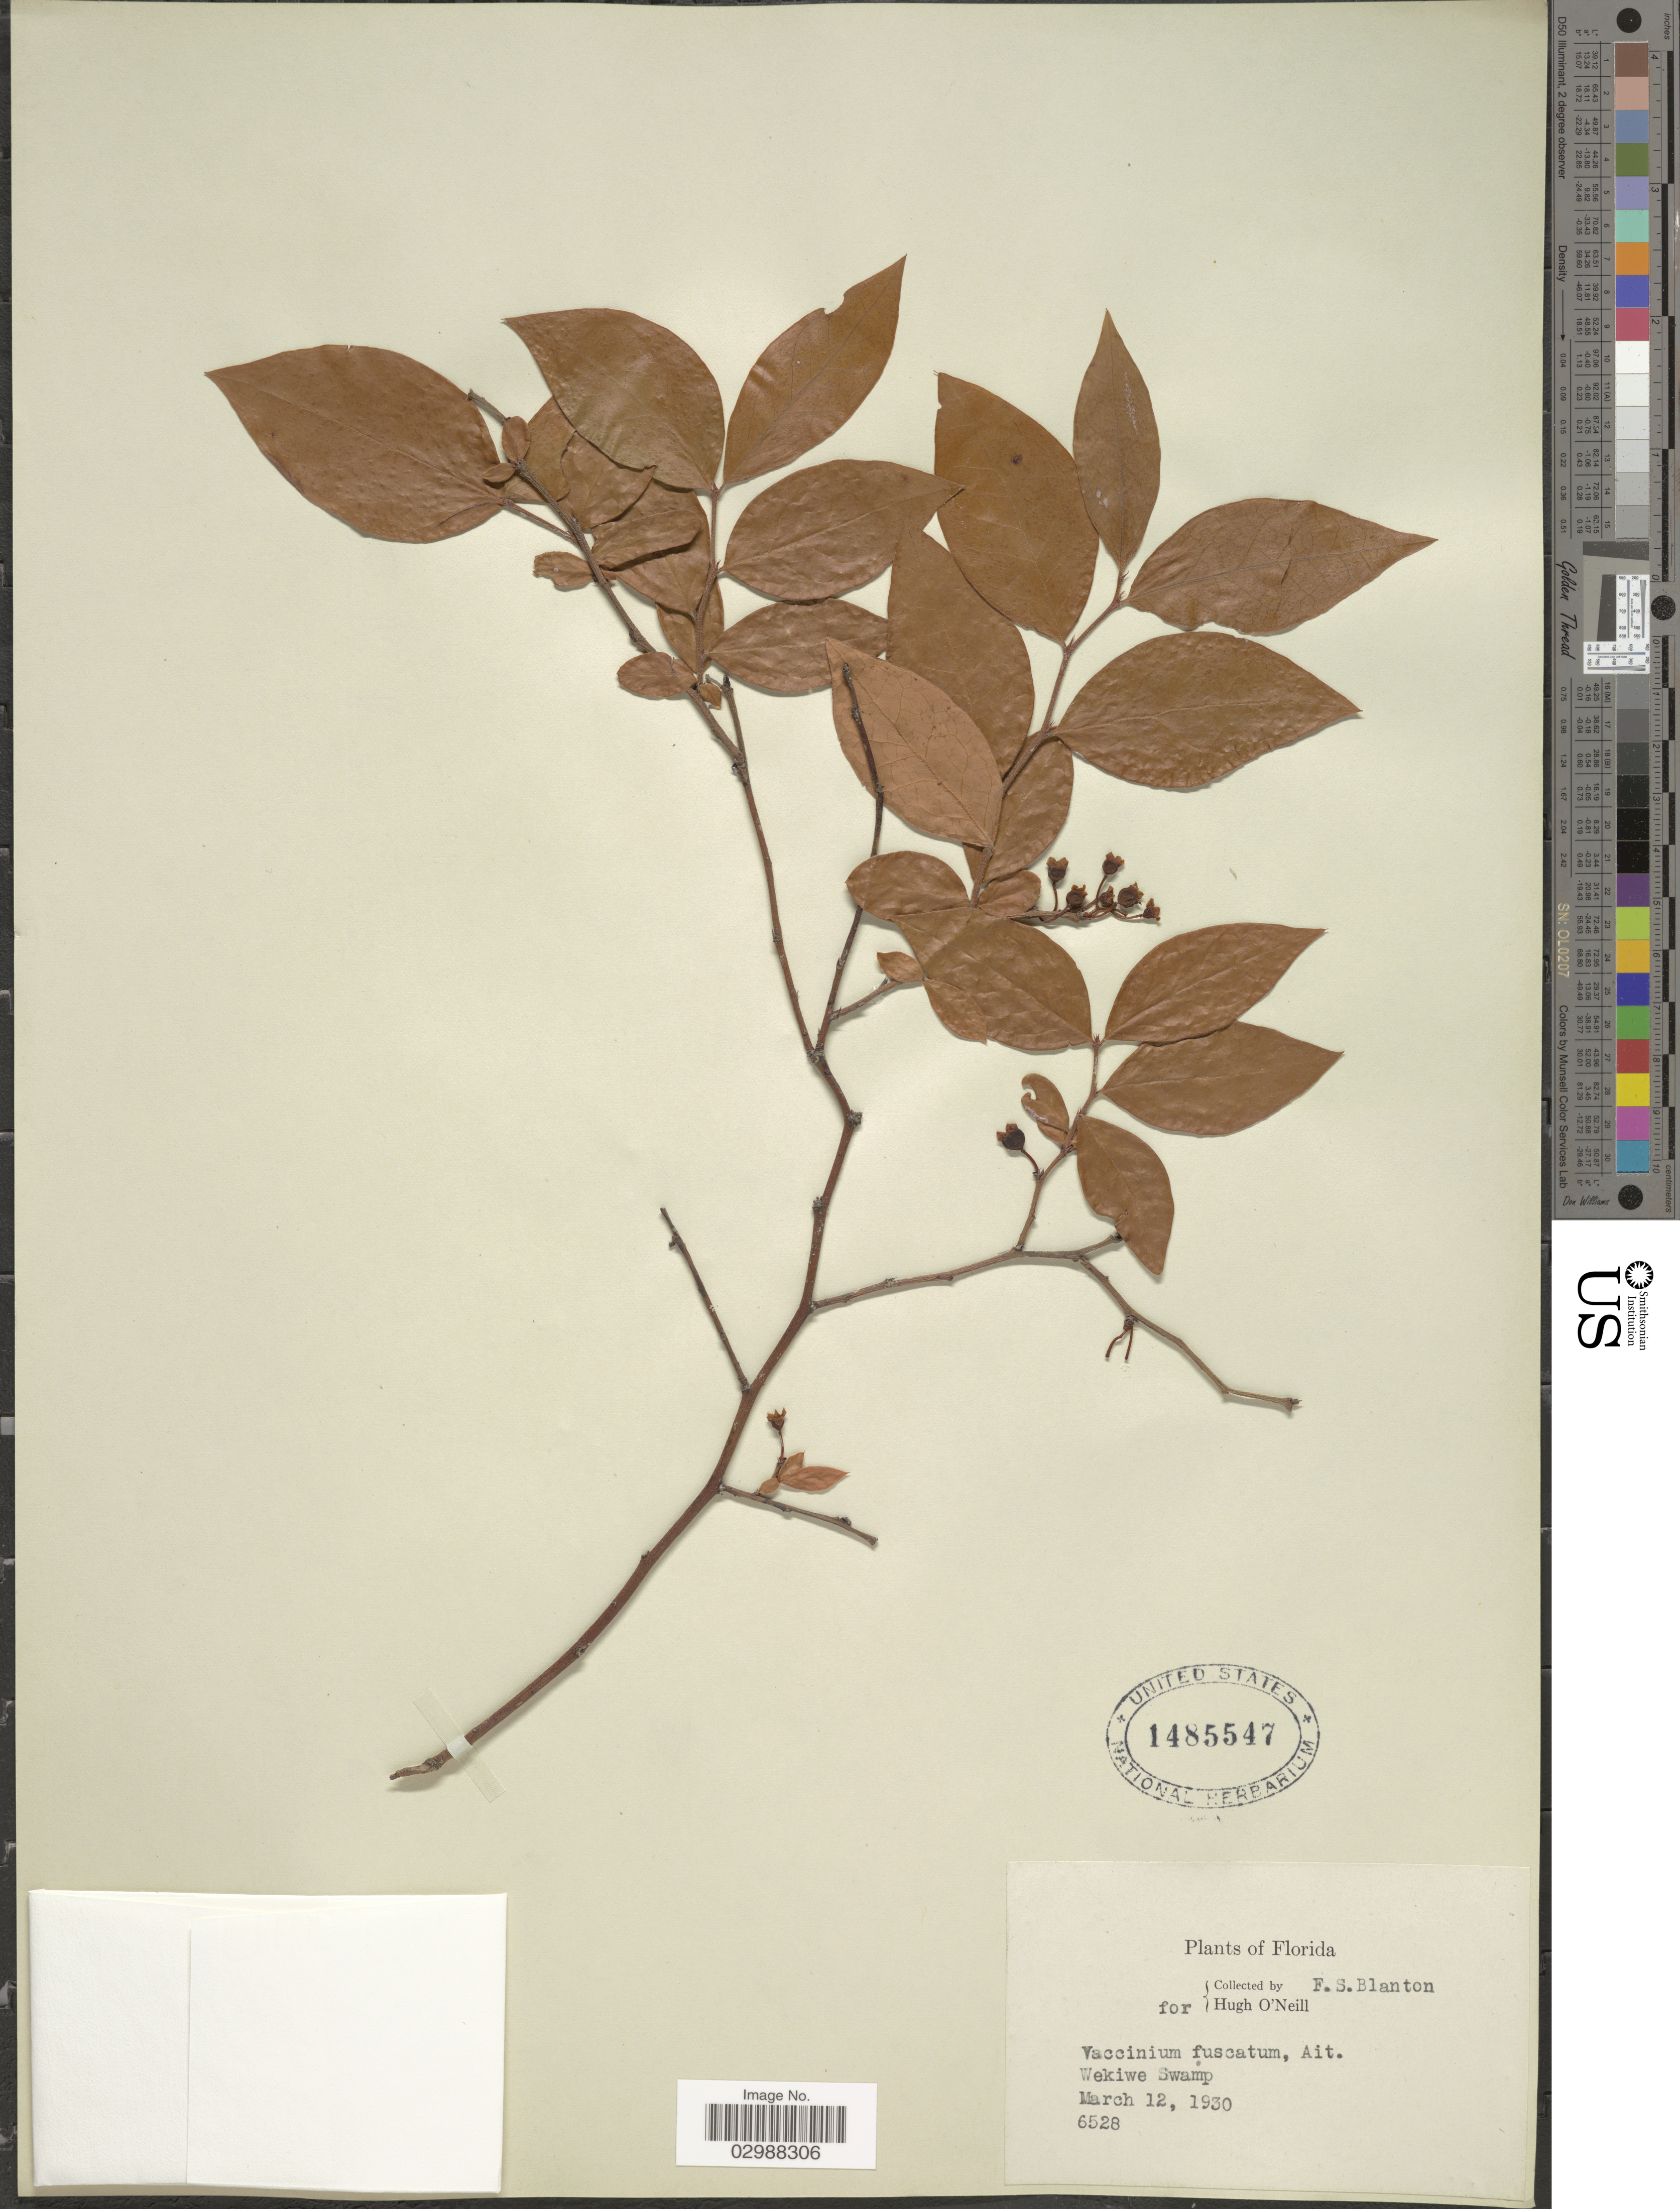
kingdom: Plantae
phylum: Tracheophyta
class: Magnoliopsida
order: Ericales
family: Ericaceae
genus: Vaccinium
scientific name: Vaccinium fuscatum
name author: Aiton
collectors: F. S. Blanton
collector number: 6528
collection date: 1930-03-12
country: United States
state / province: Florida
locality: Wekiwe Swamp.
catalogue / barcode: US 1485547